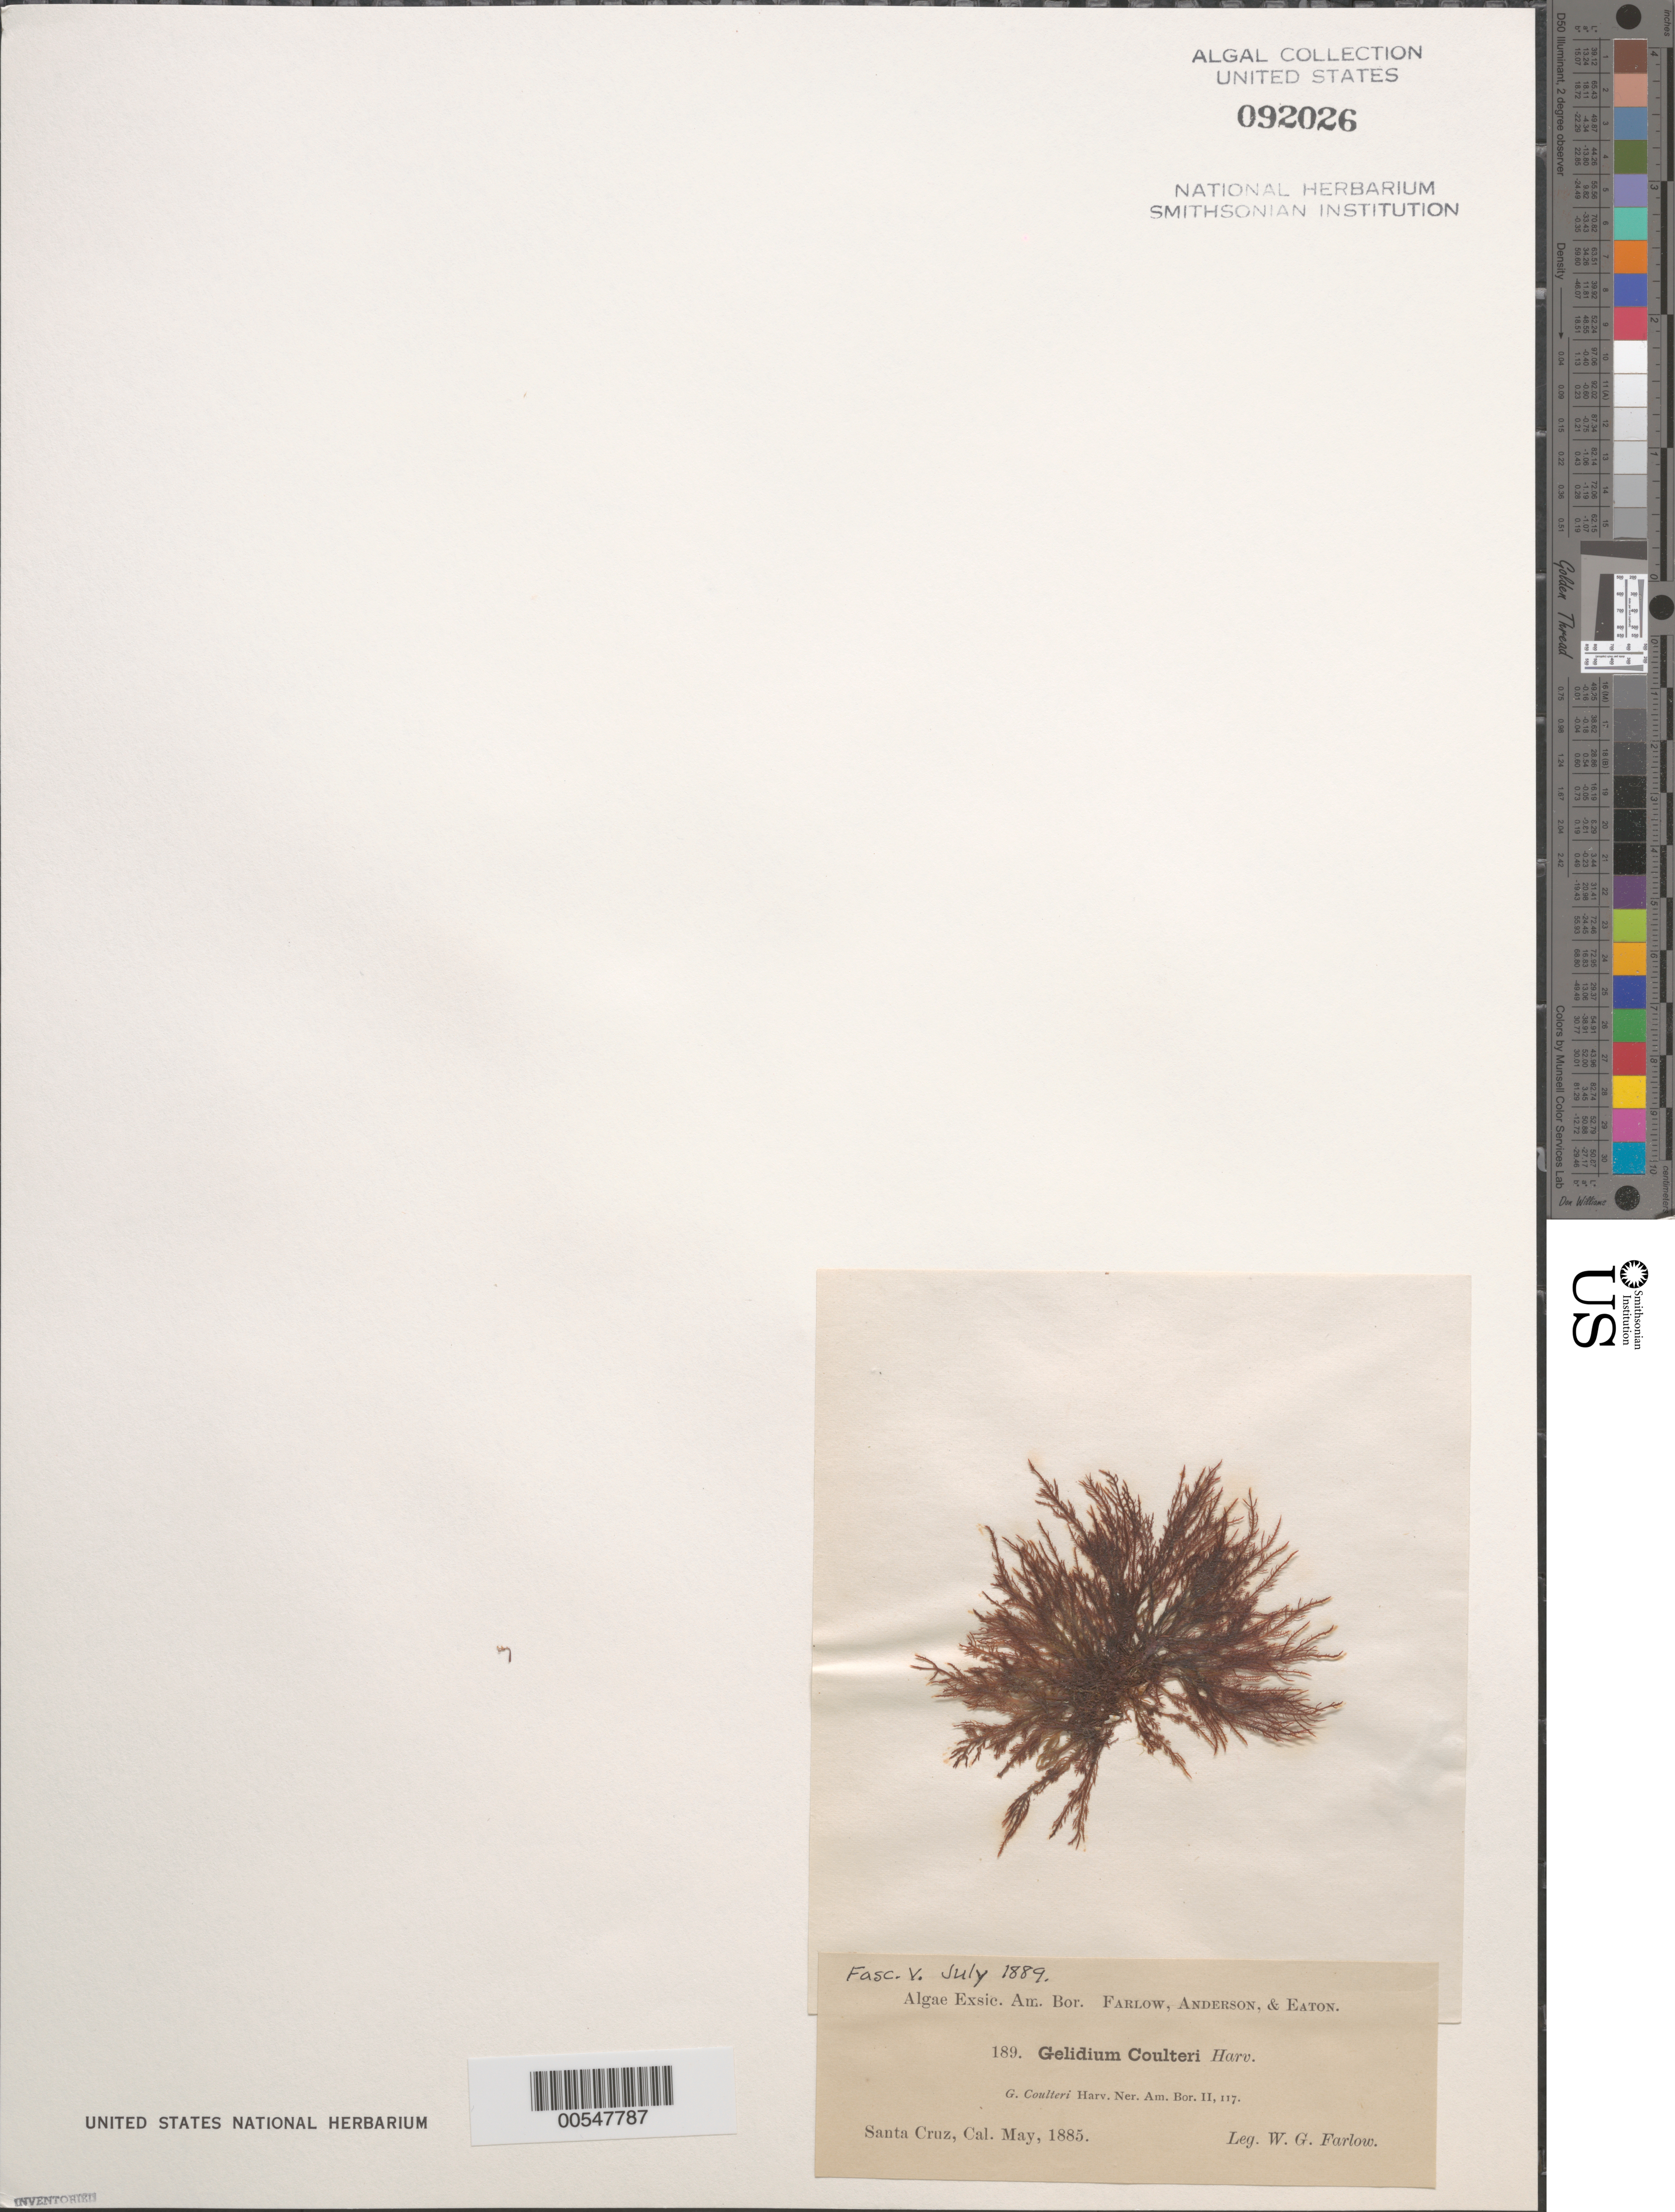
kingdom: Plantae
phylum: Rhodophyta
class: Florideophyceae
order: Gelidiales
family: Gelidiaceae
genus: Gelidium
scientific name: Gelidium coulteri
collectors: W. G. Farlow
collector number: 189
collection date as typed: May 1885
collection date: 1885-05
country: United States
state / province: California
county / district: Santa Cruz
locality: Santa Cruz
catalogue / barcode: US 92026